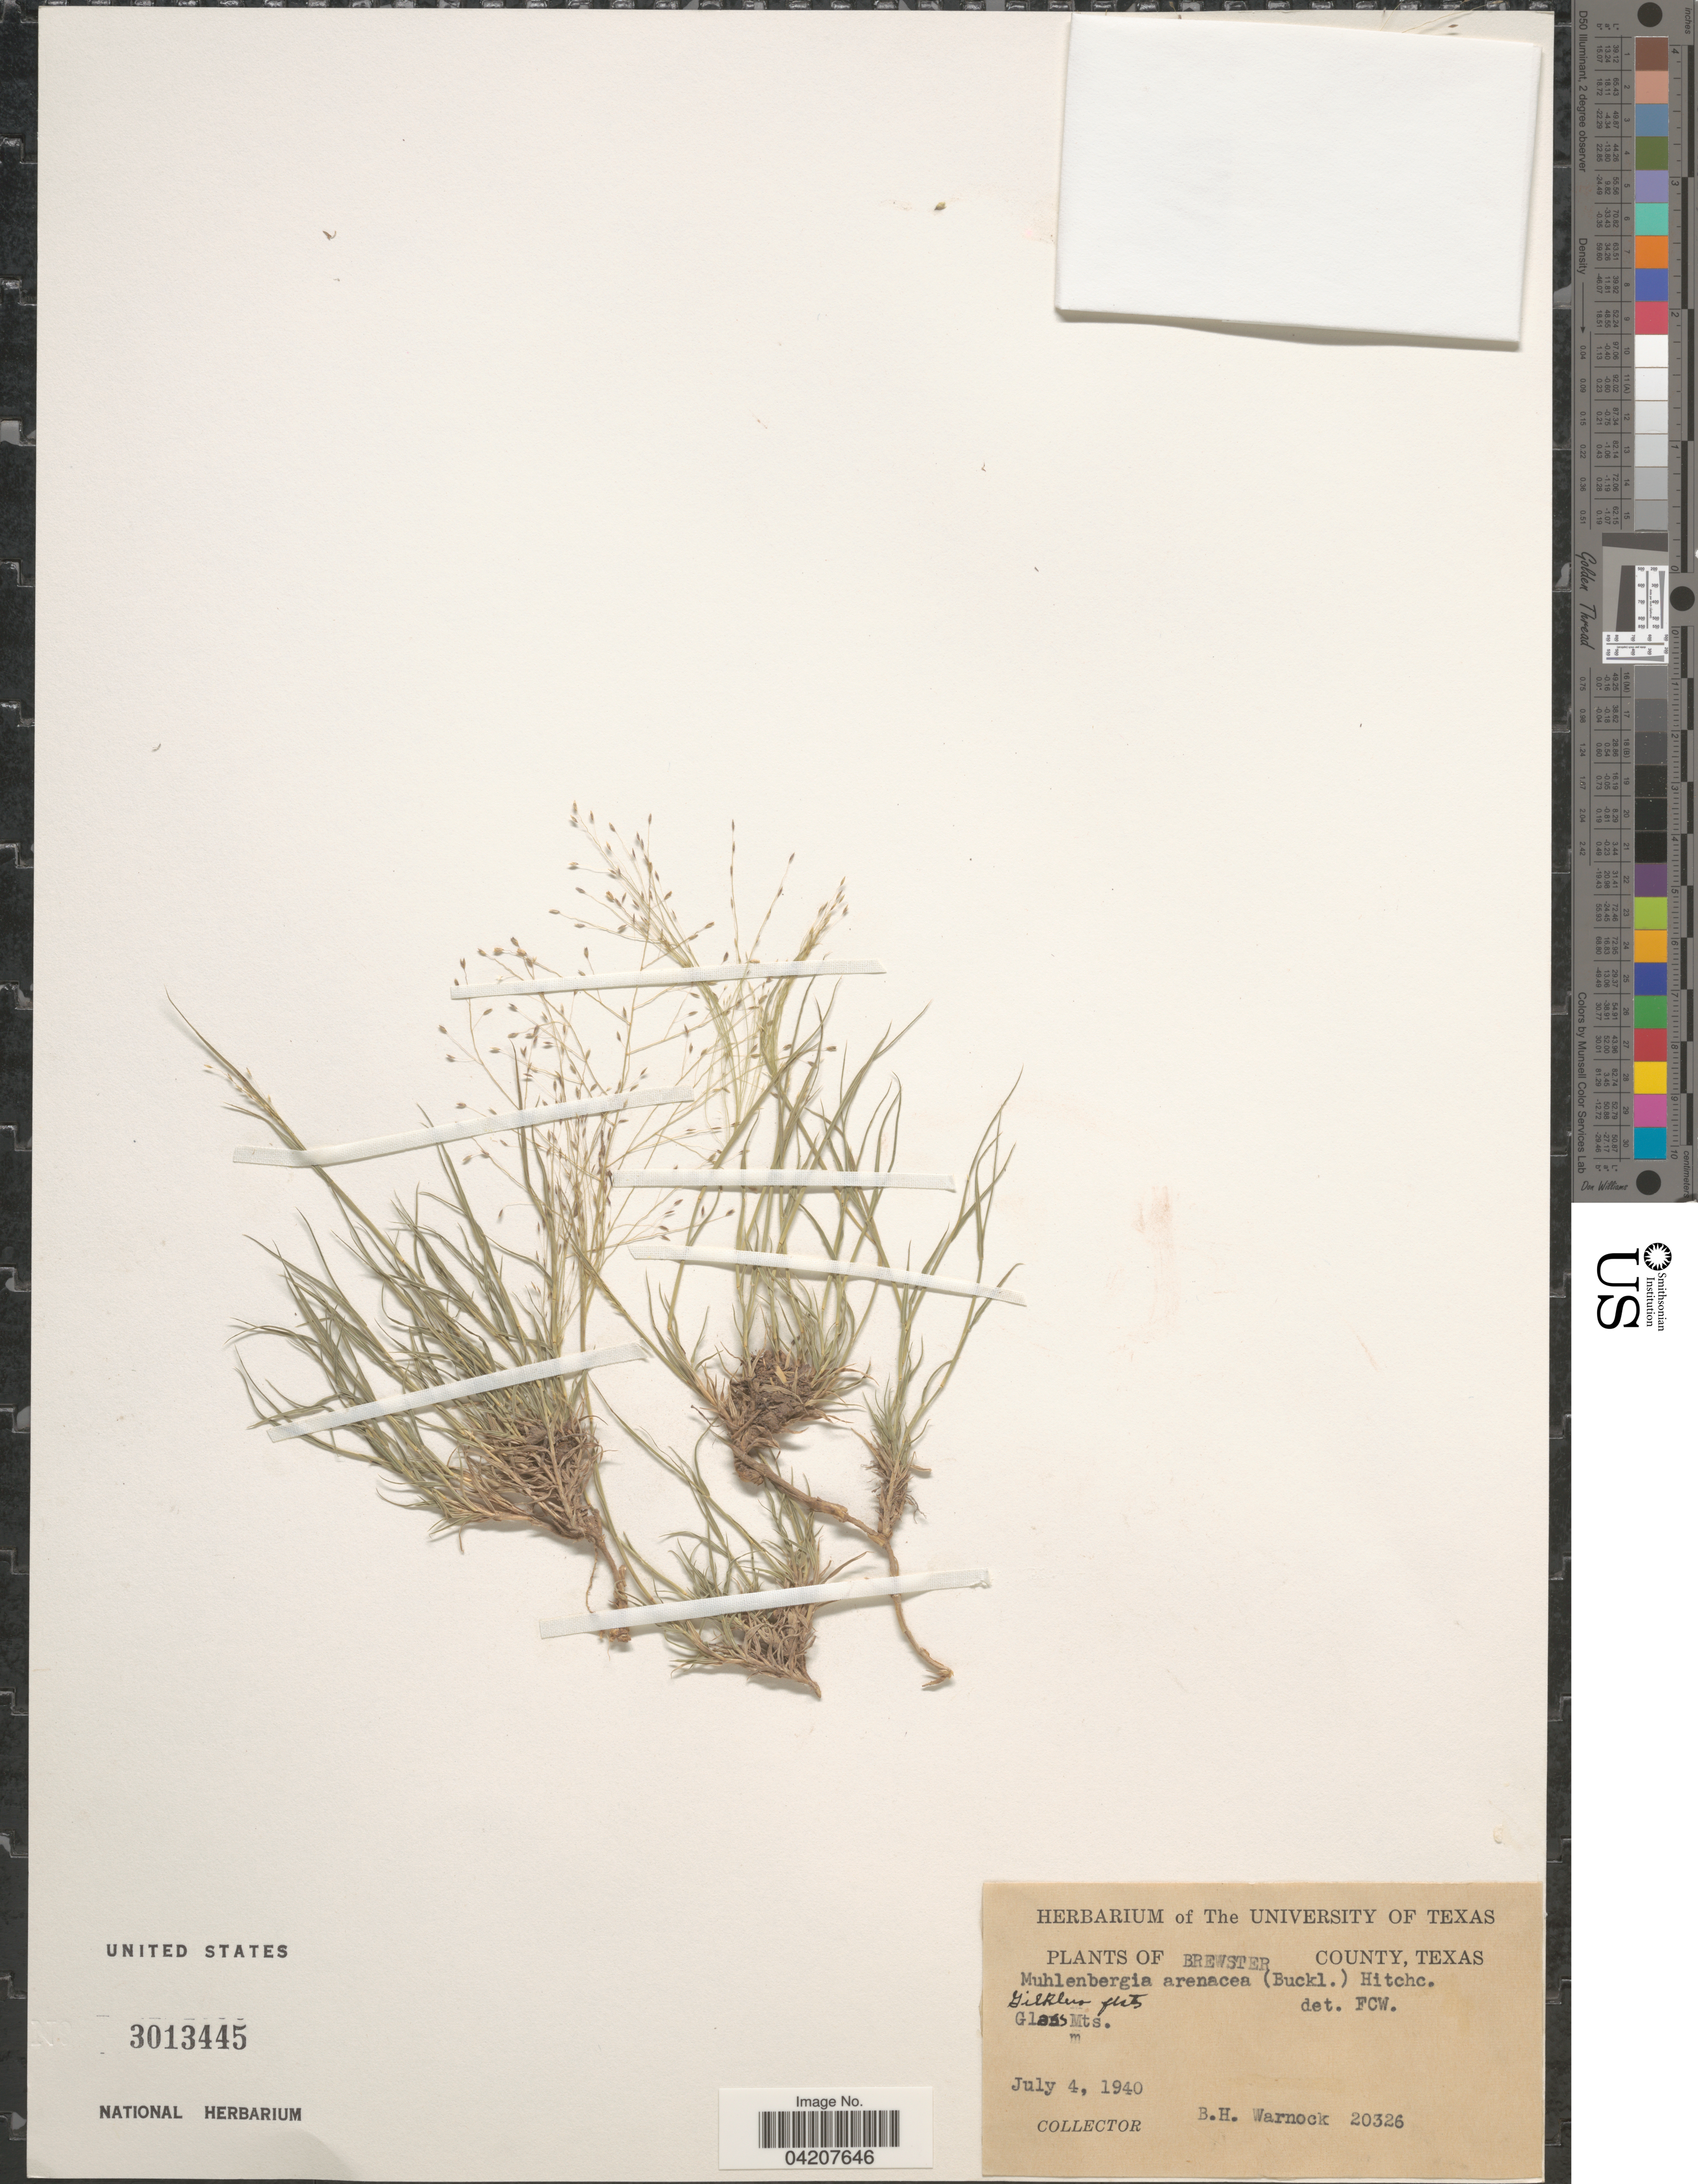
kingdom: Plantae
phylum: Tracheophyta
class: Liliopsida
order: Poales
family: Poaceae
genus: Muhlenbergia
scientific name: Muhlenbergia arenacea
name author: (Buckley) Hitchc.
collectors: B. H. Warnock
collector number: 20326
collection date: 1940-07-04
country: United States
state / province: Texas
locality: Brewster County. Glass Mts.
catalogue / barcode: US 3013445